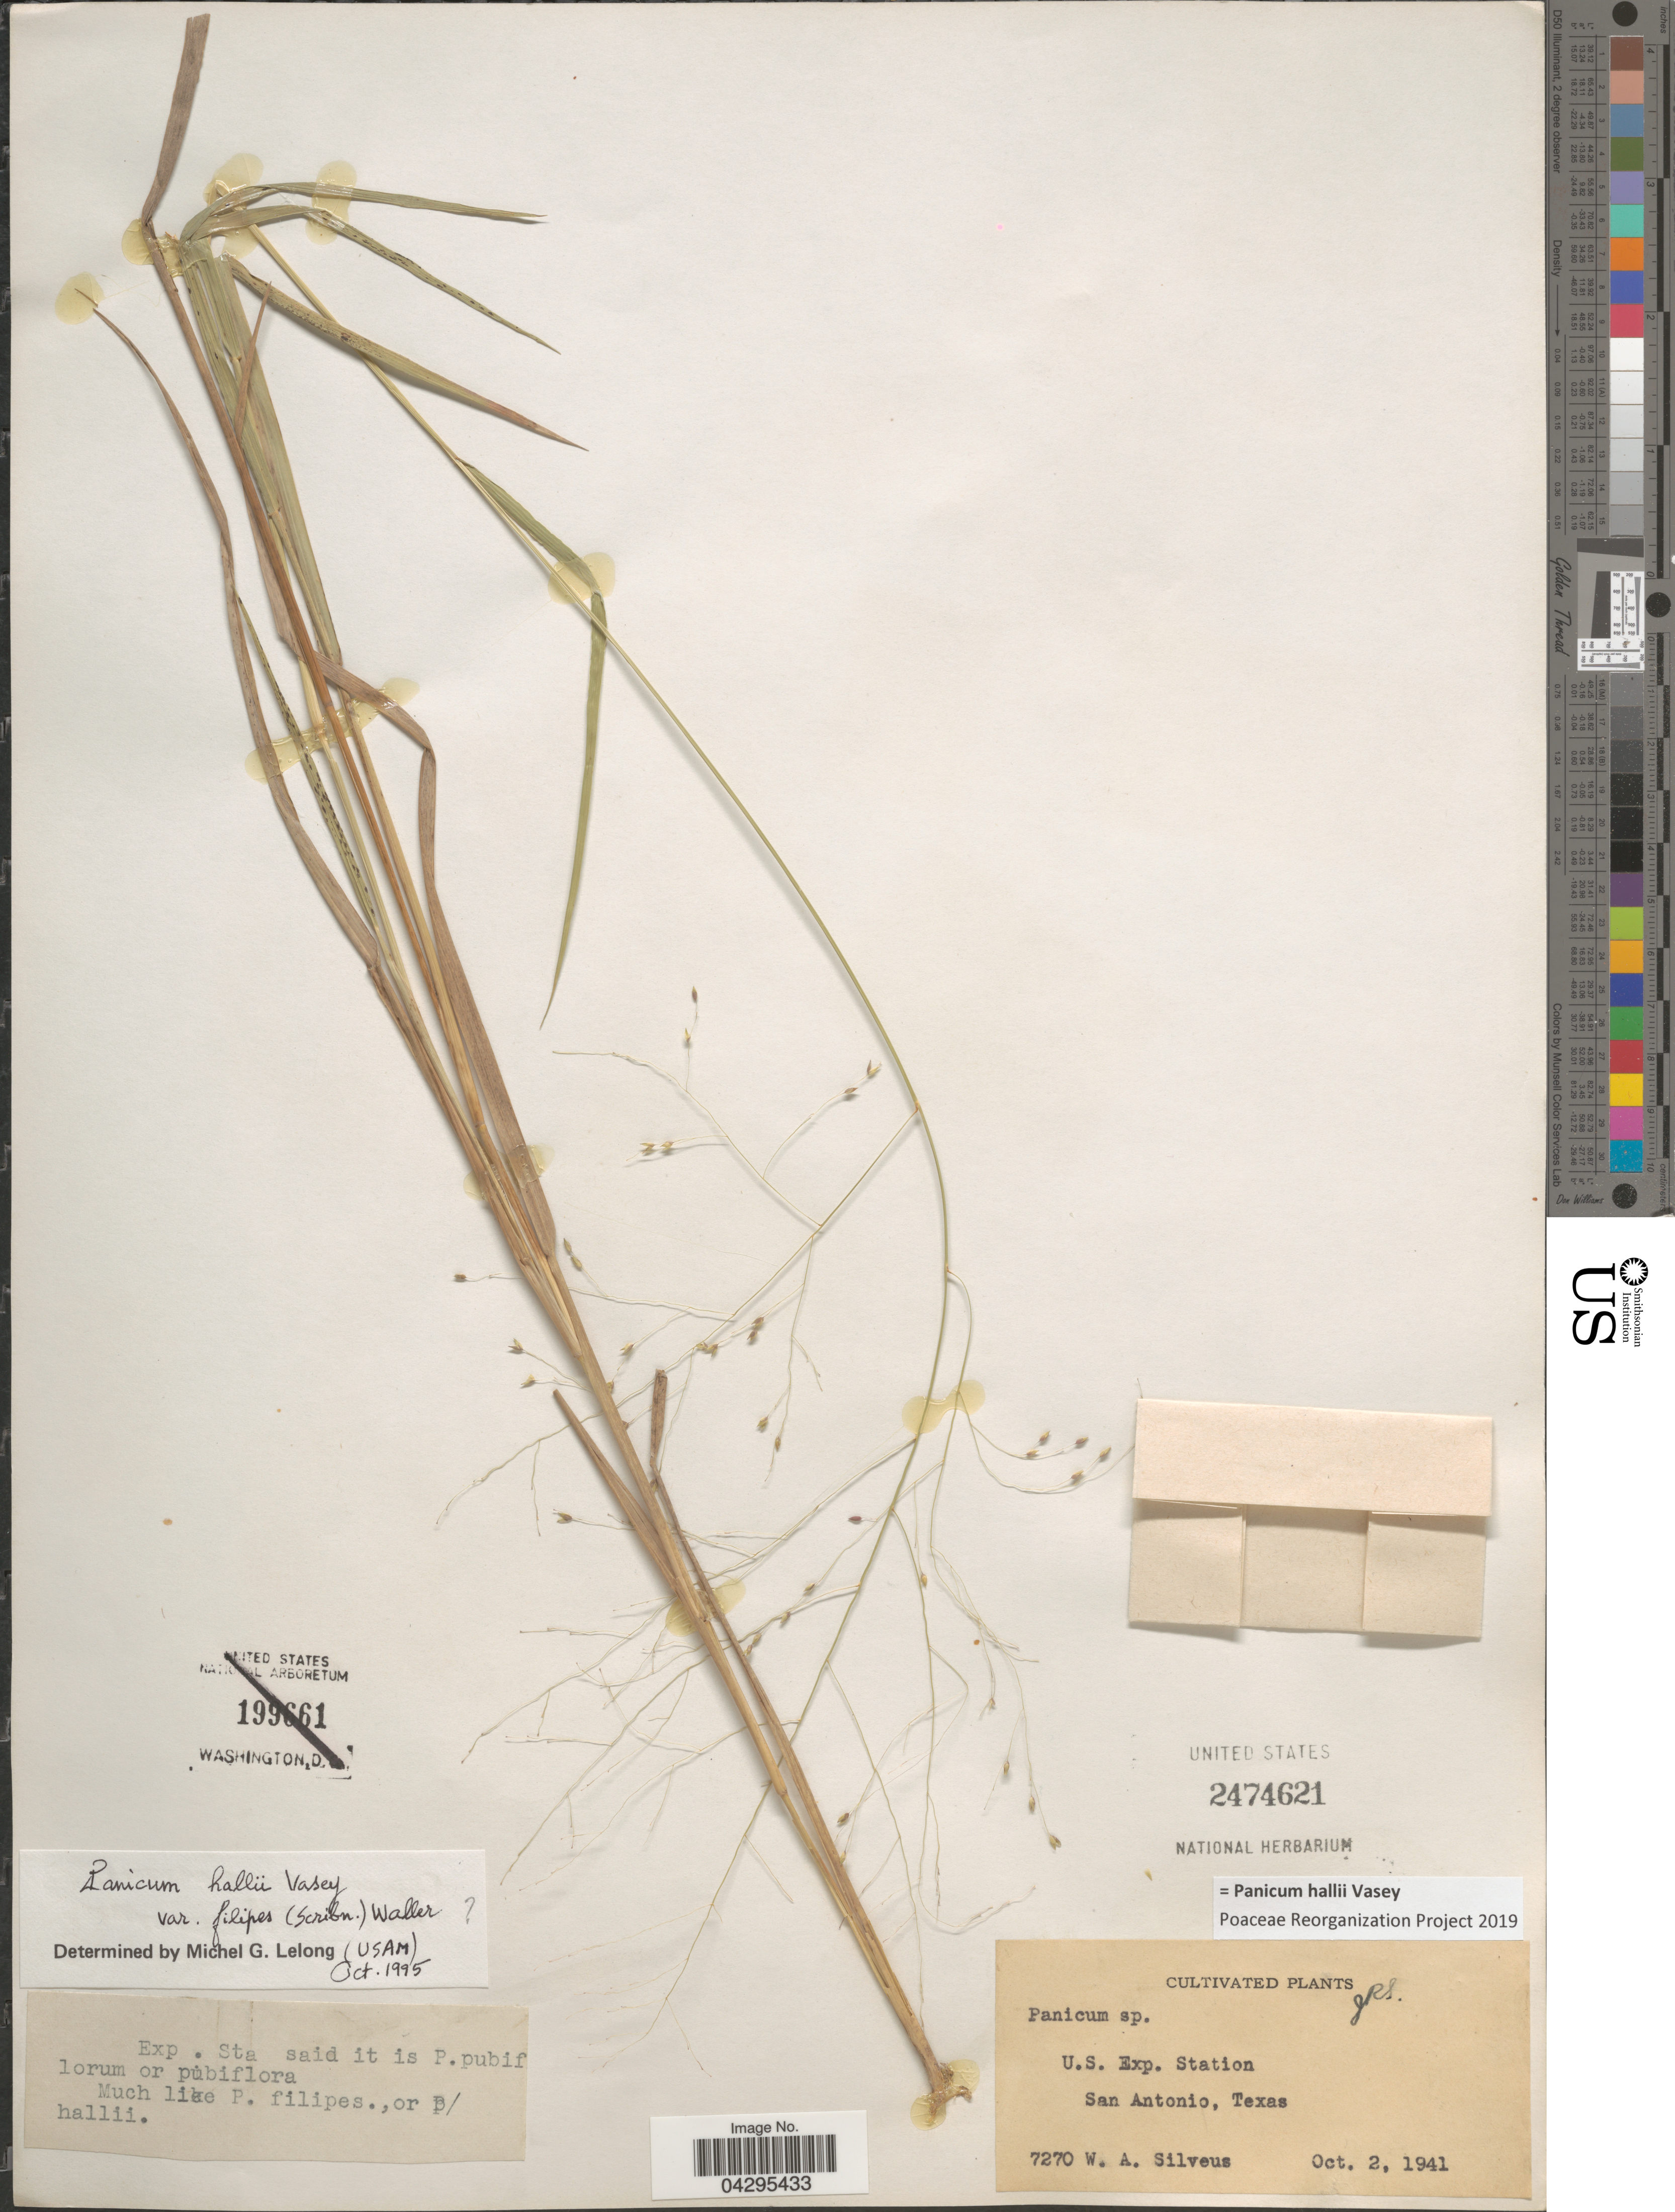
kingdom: Plantae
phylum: Tracheophyta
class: Liliopsida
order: Poales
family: Poaceae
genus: Panicum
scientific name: Panicum hallii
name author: Vasey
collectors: W. Silveus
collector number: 7270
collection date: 1941-10-02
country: United States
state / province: Texas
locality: U.S. Exp. Station. San Antonio.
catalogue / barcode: US 2474621